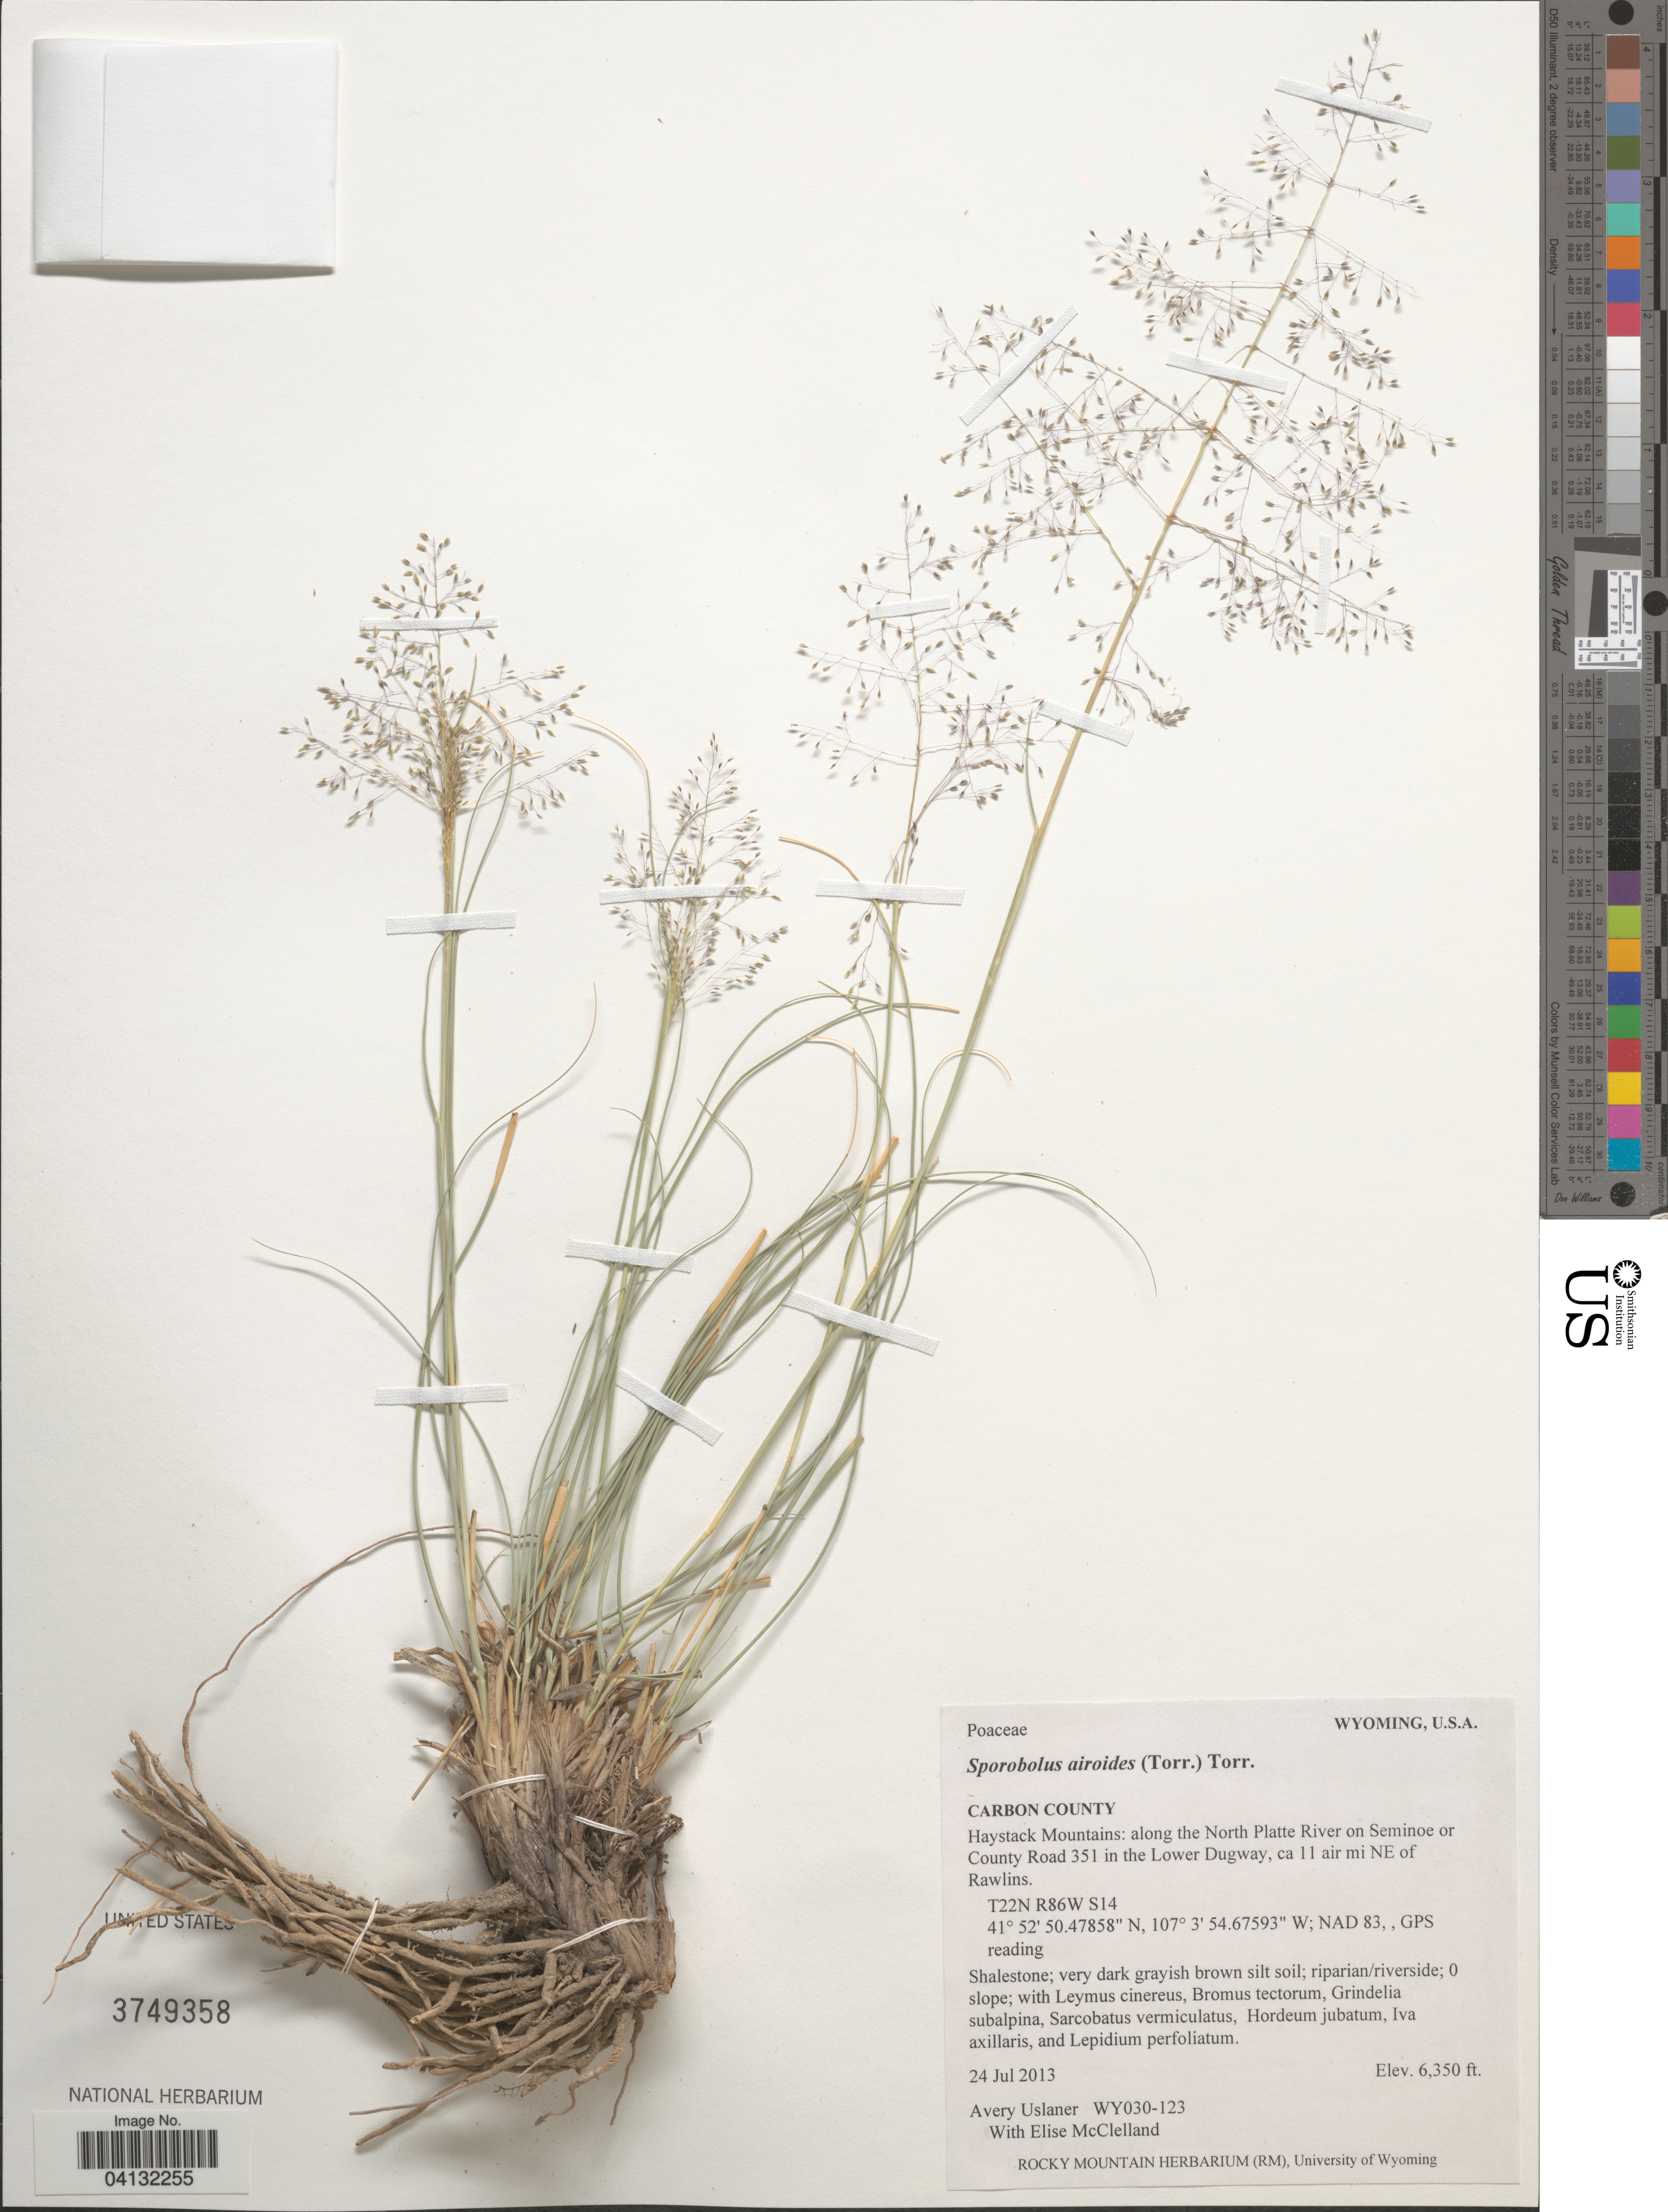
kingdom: Plantae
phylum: Tracheophyta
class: Liliopsida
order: Poales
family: Poaceae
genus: Sporobolus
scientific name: Sporobolus airoides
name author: (Torr.) Torr.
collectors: A. Uslaner & E. McClelland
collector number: WY030-123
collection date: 2013-07-24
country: United States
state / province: Wyoming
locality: Carbon County. Haystack Mountains: along the North Platte River on Seminoe or County Road 351 in the Lower Dugway, ca 11 air mi NE of Rawlins. T22N R86W S14. NAD 83, , GPS reading.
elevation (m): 1935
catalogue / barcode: US 3749358